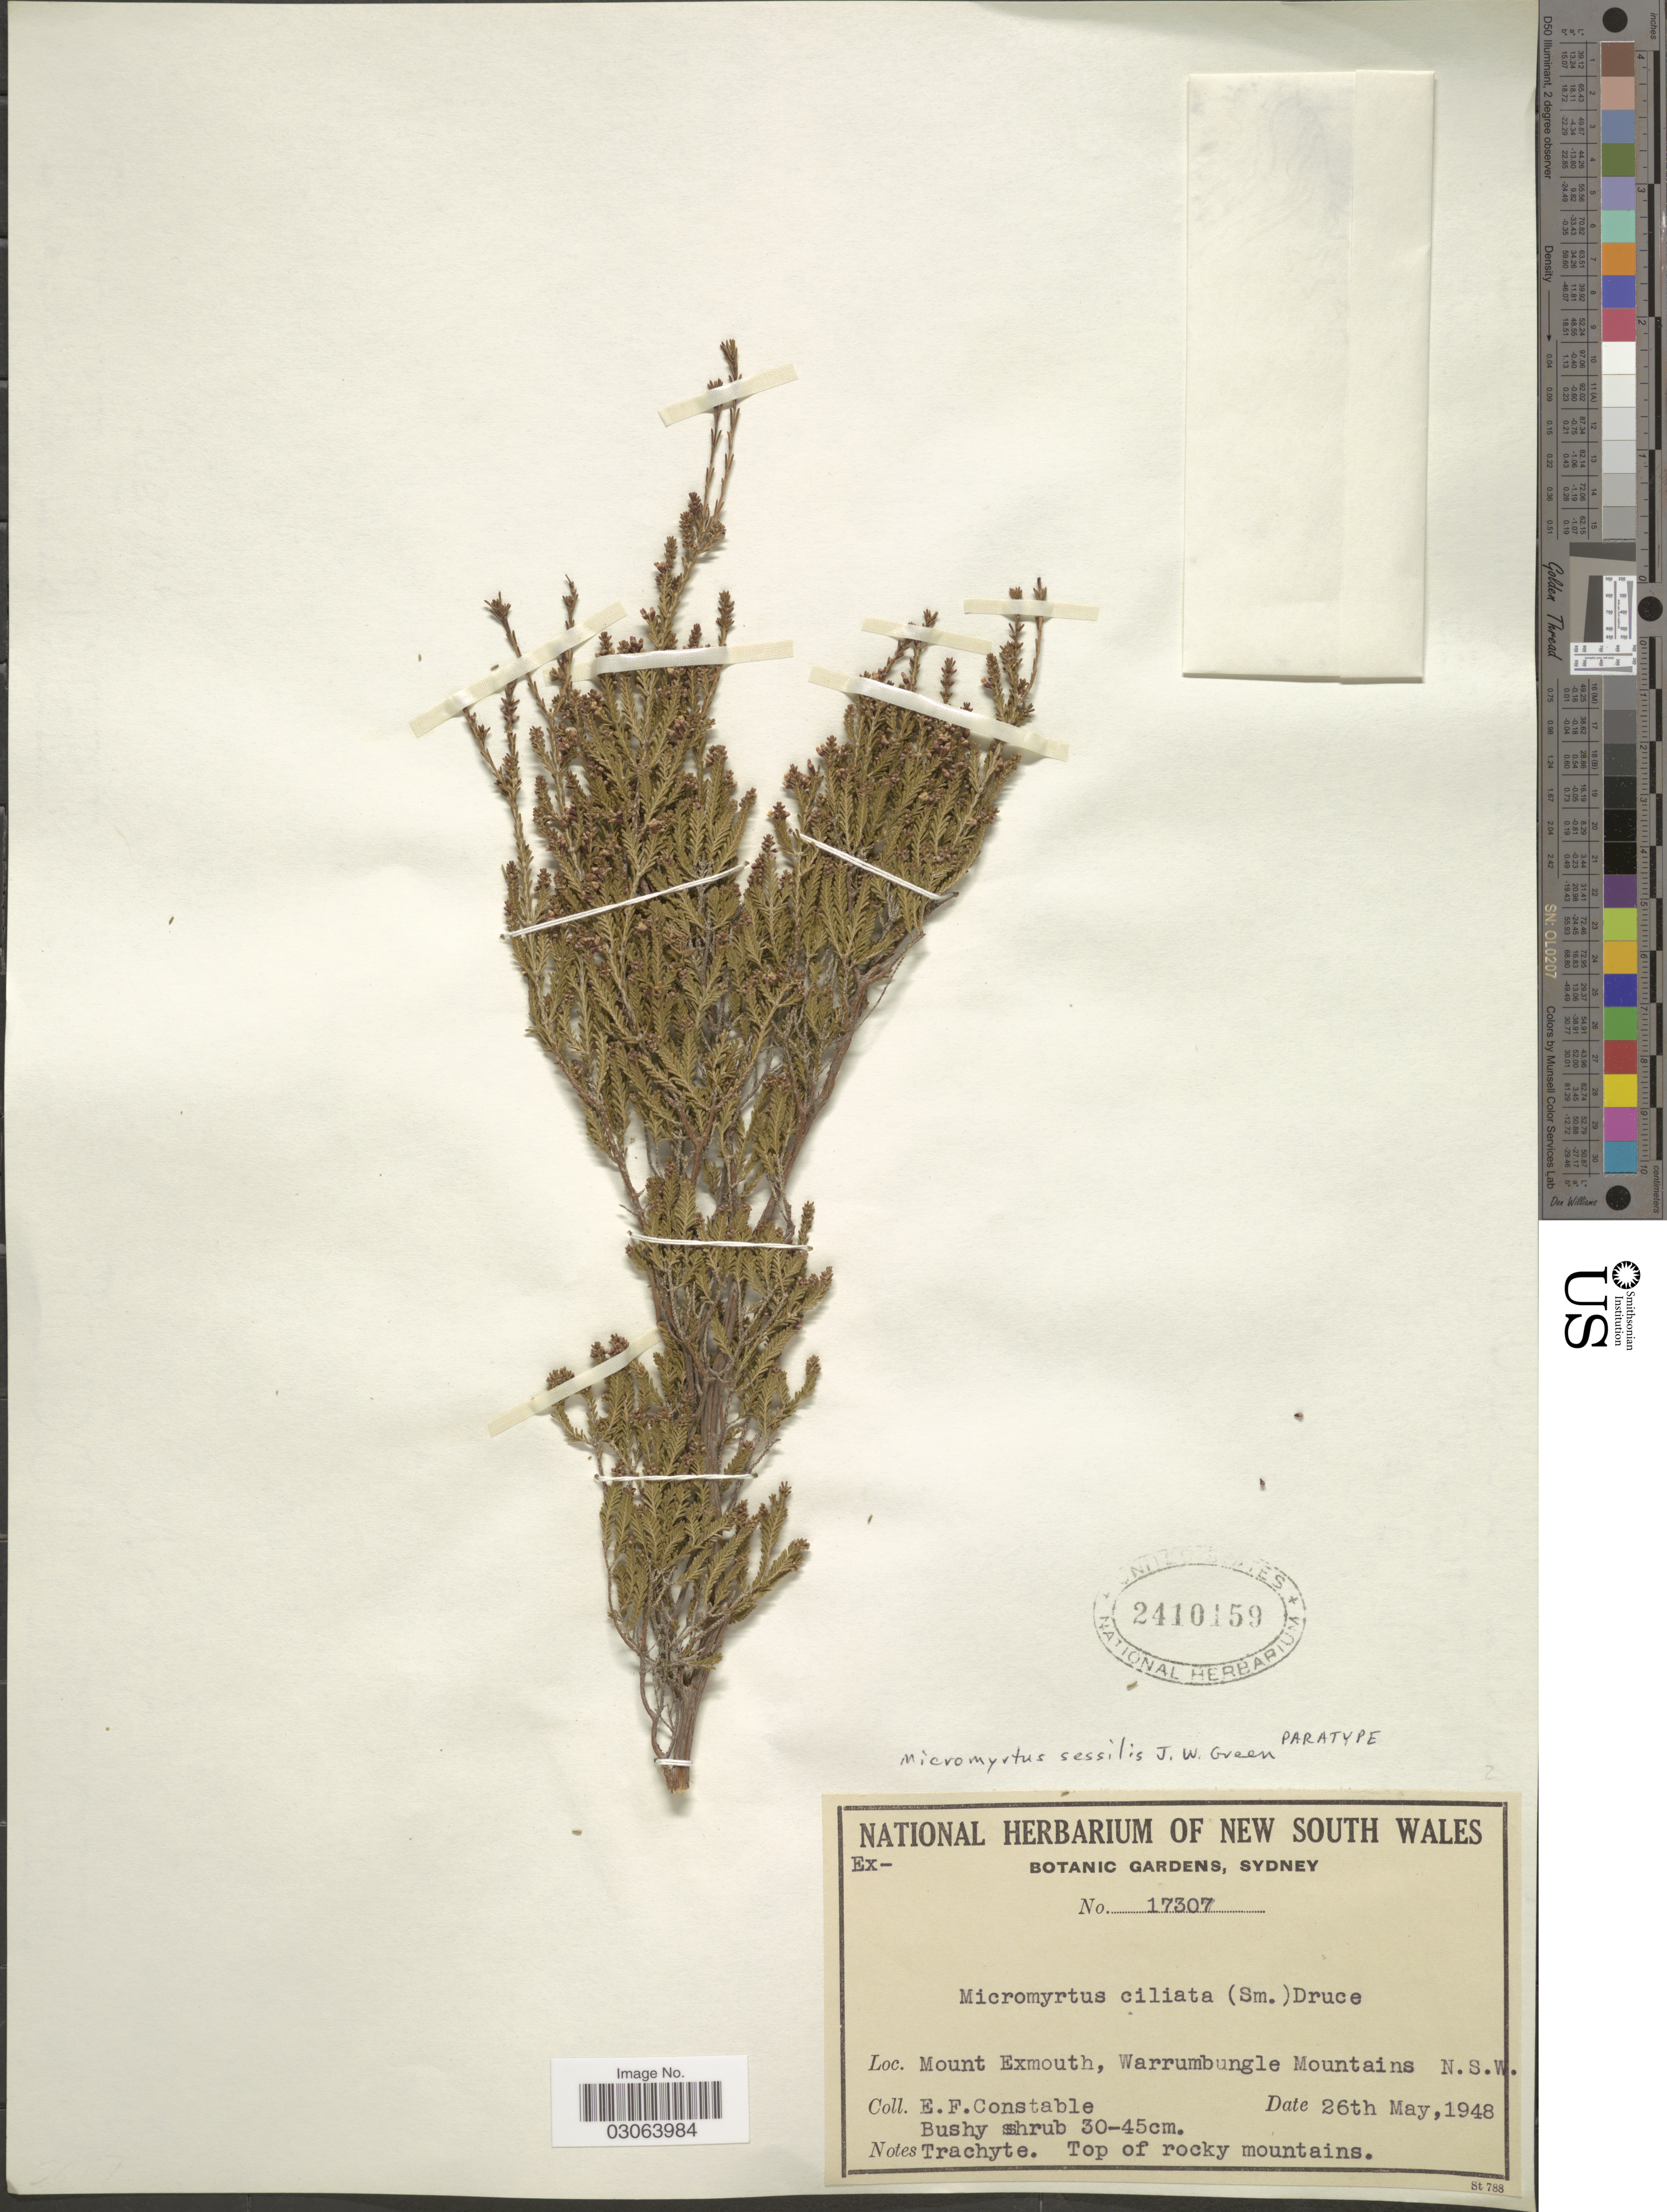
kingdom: Plantae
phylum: Tracheophyta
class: Magnoliopsida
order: Myrtales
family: Myrtaceae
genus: Micromyrtus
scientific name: Micromyrtus sessilis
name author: J.W. Green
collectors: E. F. Constable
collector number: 17307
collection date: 1948-05-26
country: Australia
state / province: New South Wales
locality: Mount Exmouth, Warrumbungle Mountains.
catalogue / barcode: US 2410159